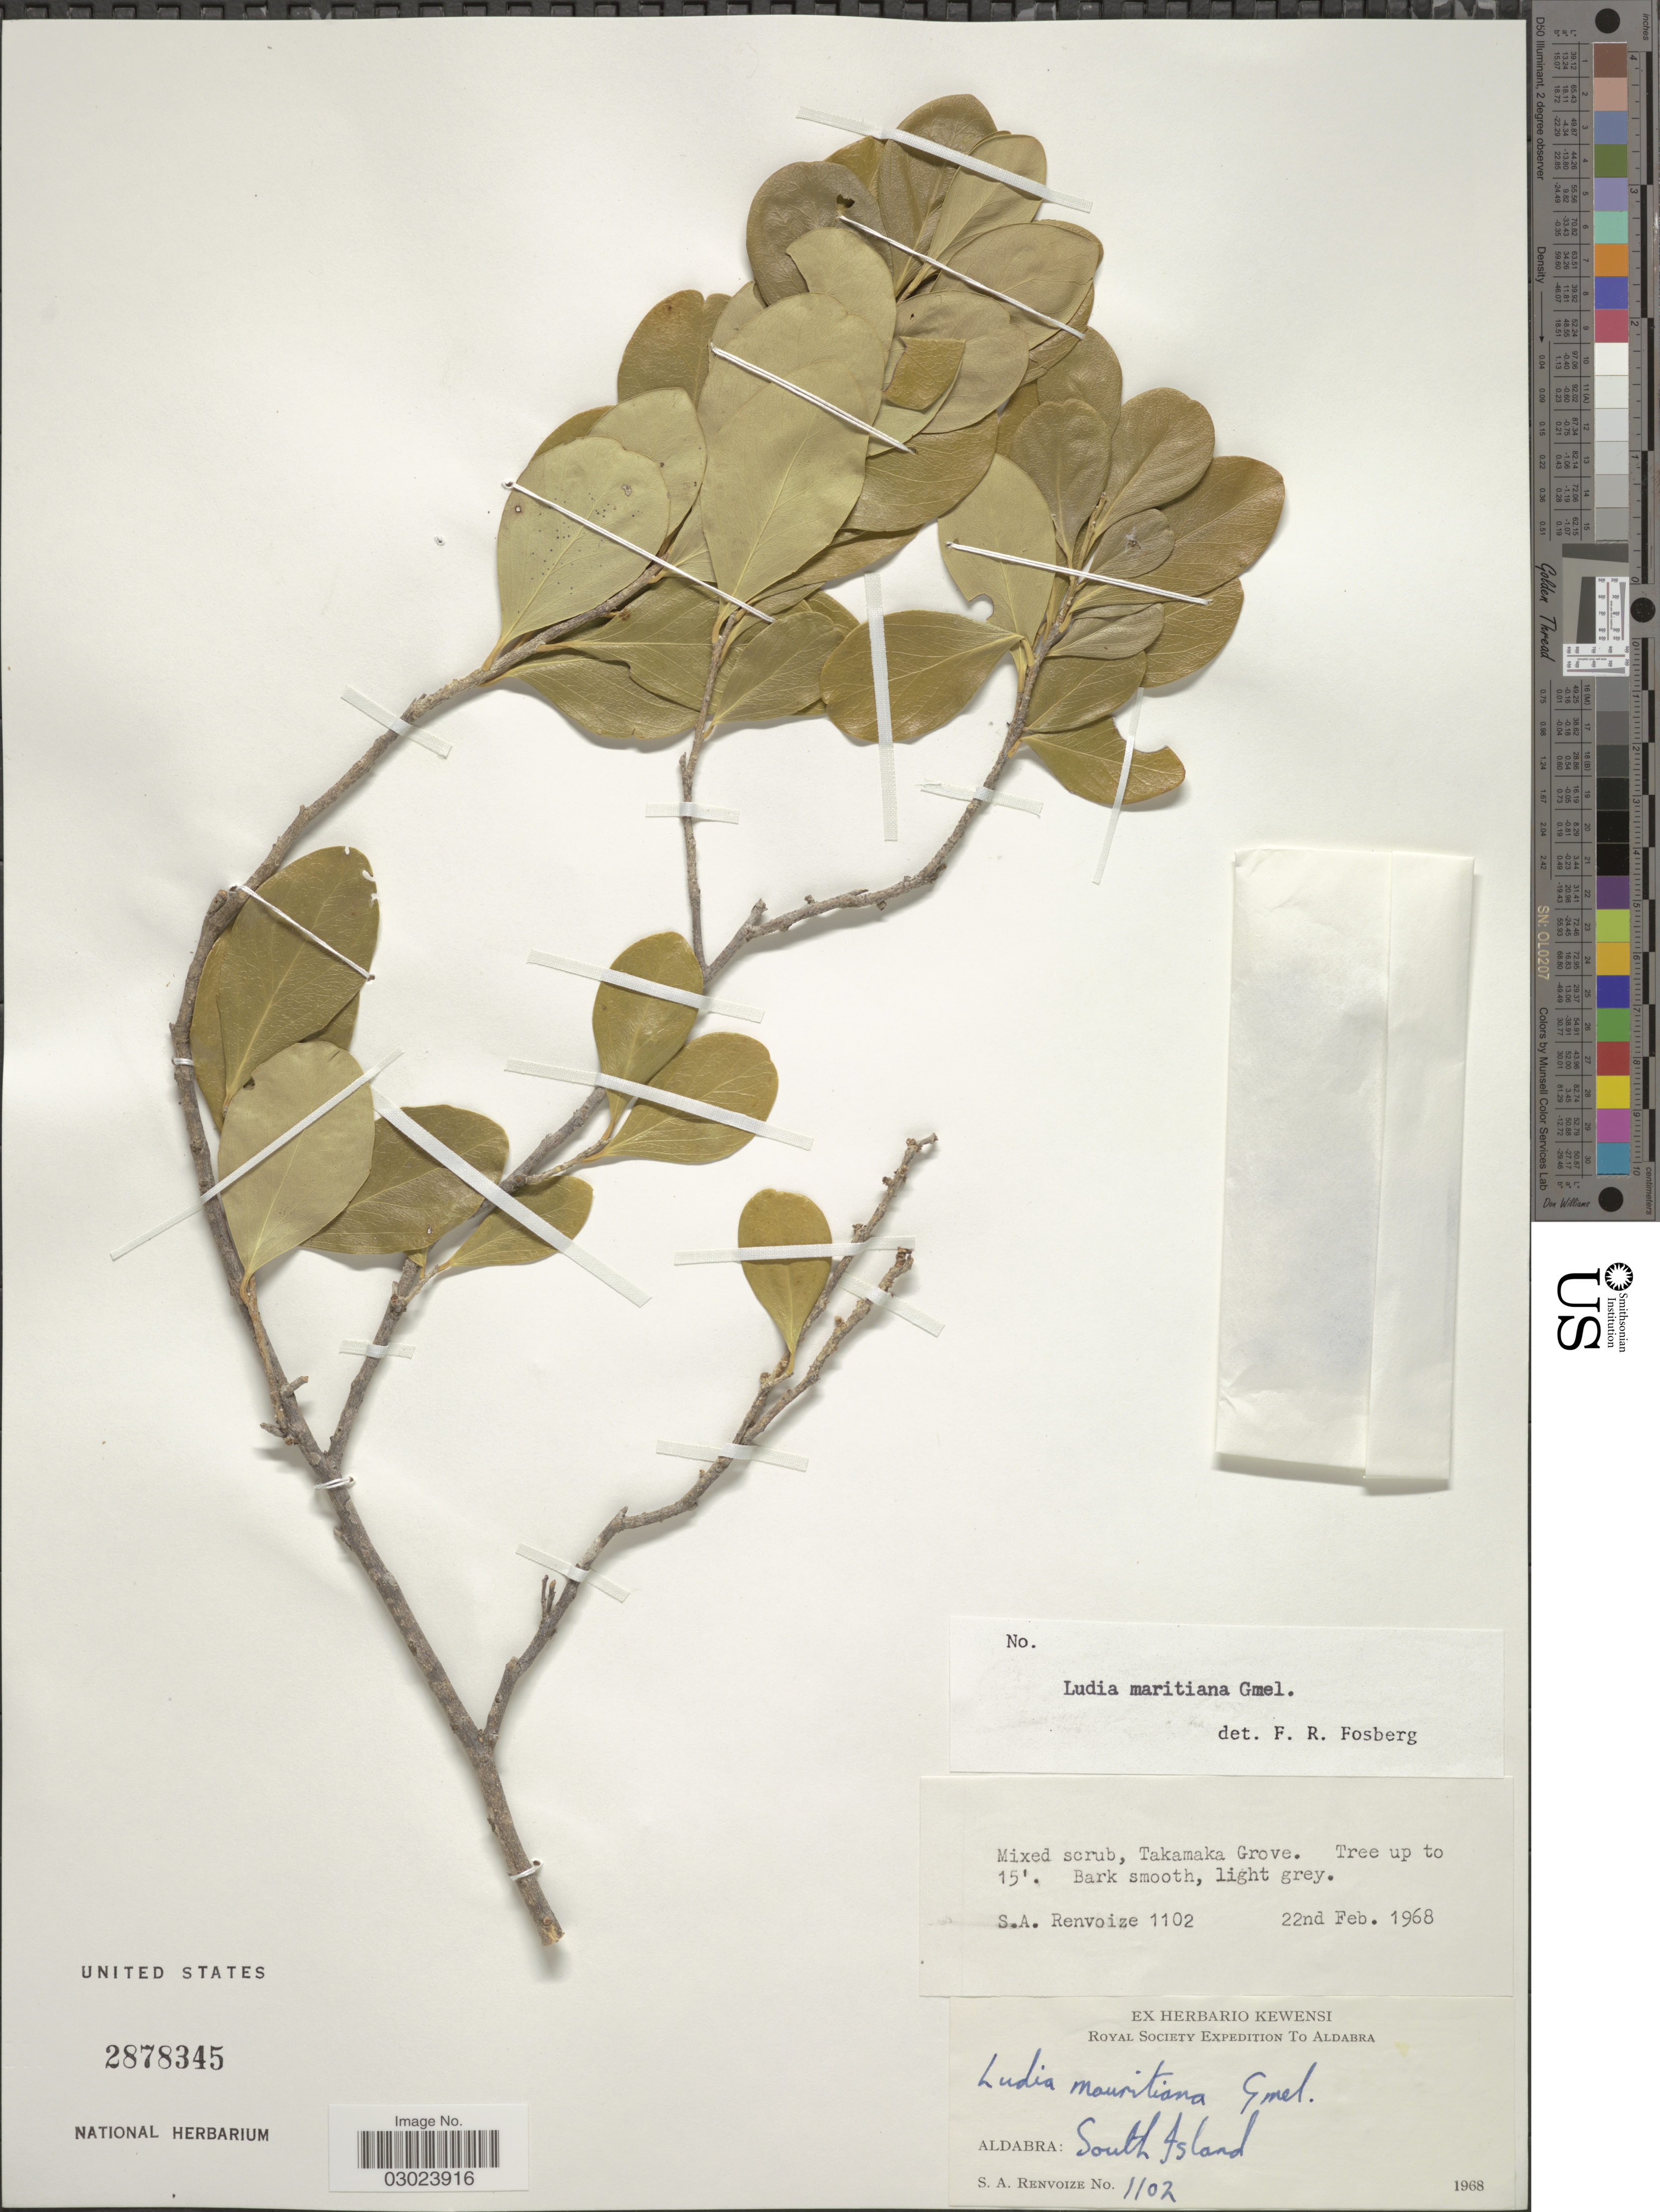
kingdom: Plantae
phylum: Tracheophyta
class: Magnoliopsida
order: Malpighiales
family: Salicaceae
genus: Ludia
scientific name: Ludia sessiliflora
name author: Lam.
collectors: S. A. Renvoize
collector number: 1102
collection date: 1968-02-22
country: Seychelles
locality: Takamaka Grove. Aldabra: South Island.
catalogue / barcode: US 2878345